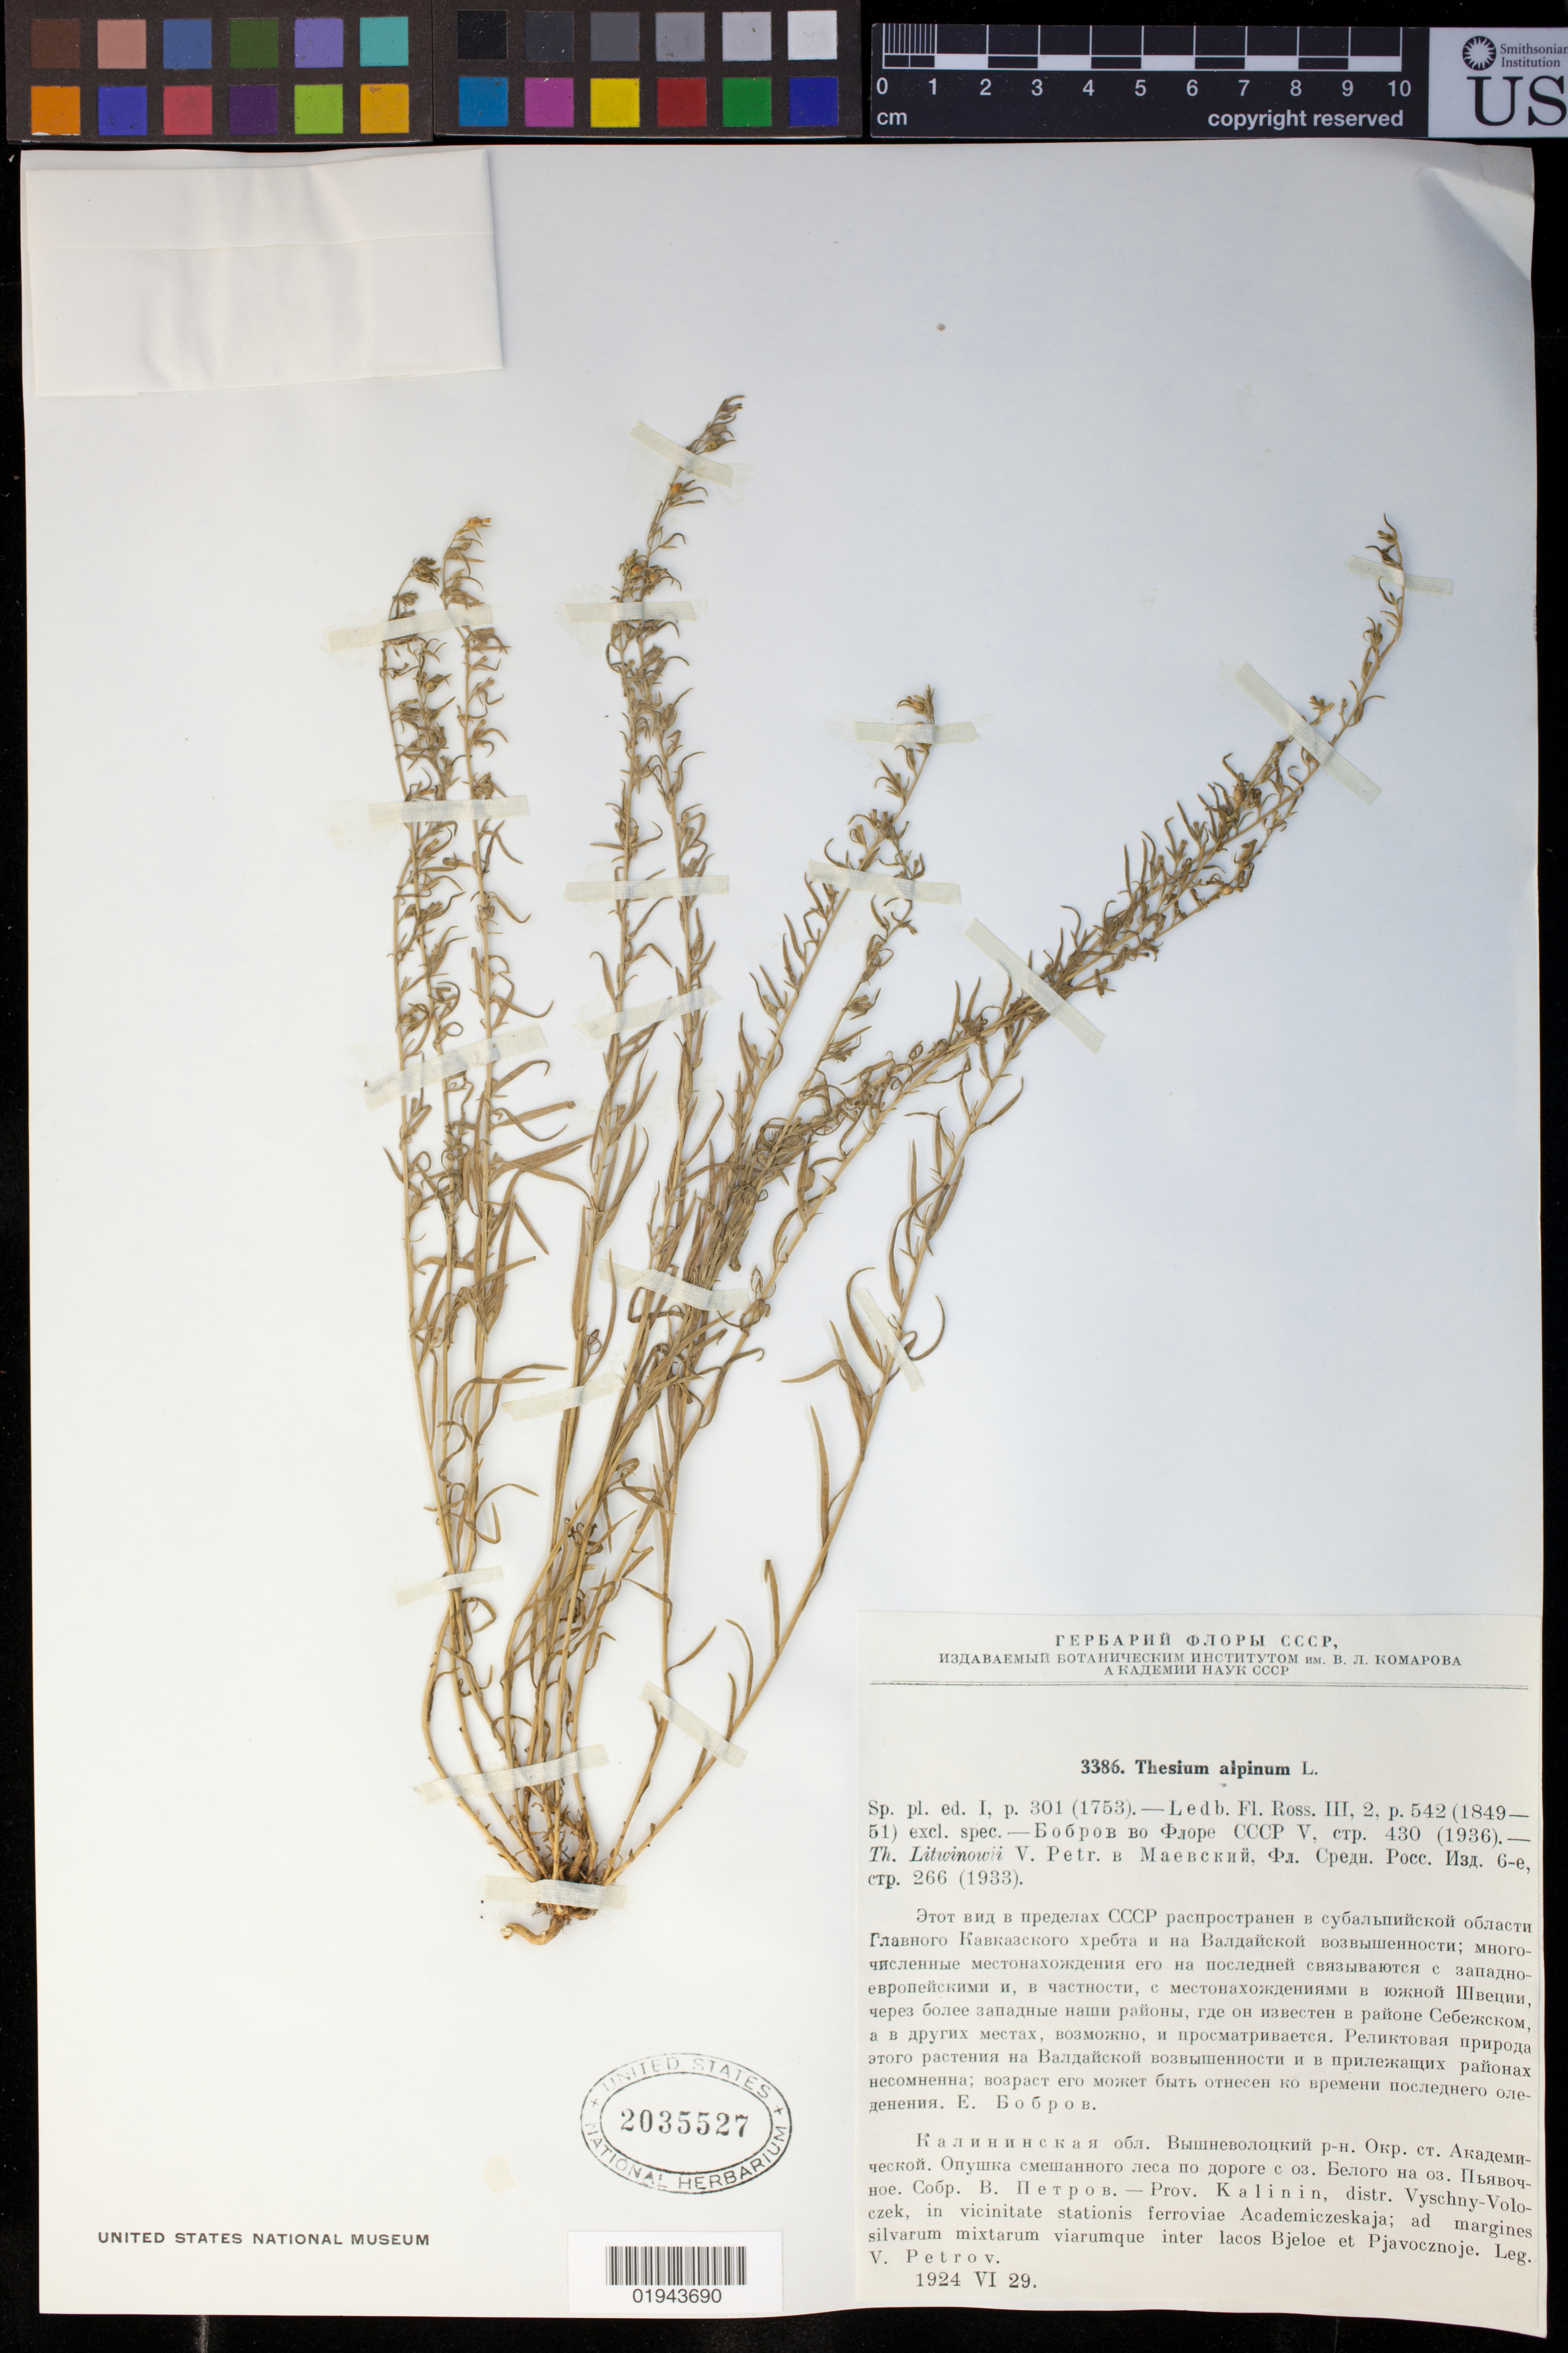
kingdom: Plantae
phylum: Tracheophyta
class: Magnoliopsida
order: Santalales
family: Thesiaceae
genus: Thesium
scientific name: Thesium alpinum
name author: L.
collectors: V. Petrov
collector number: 3386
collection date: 1924-06-29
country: Russian Federation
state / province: Tver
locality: Prov. Kalinin, Distr. Vyschny-Voloczek, in vicinitate stationis ferroviae Academiczeskaja; ad margines silvarum mixtarum viarumque inter lacos Bjeloe et Pjavocznoje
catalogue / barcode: US 2035527